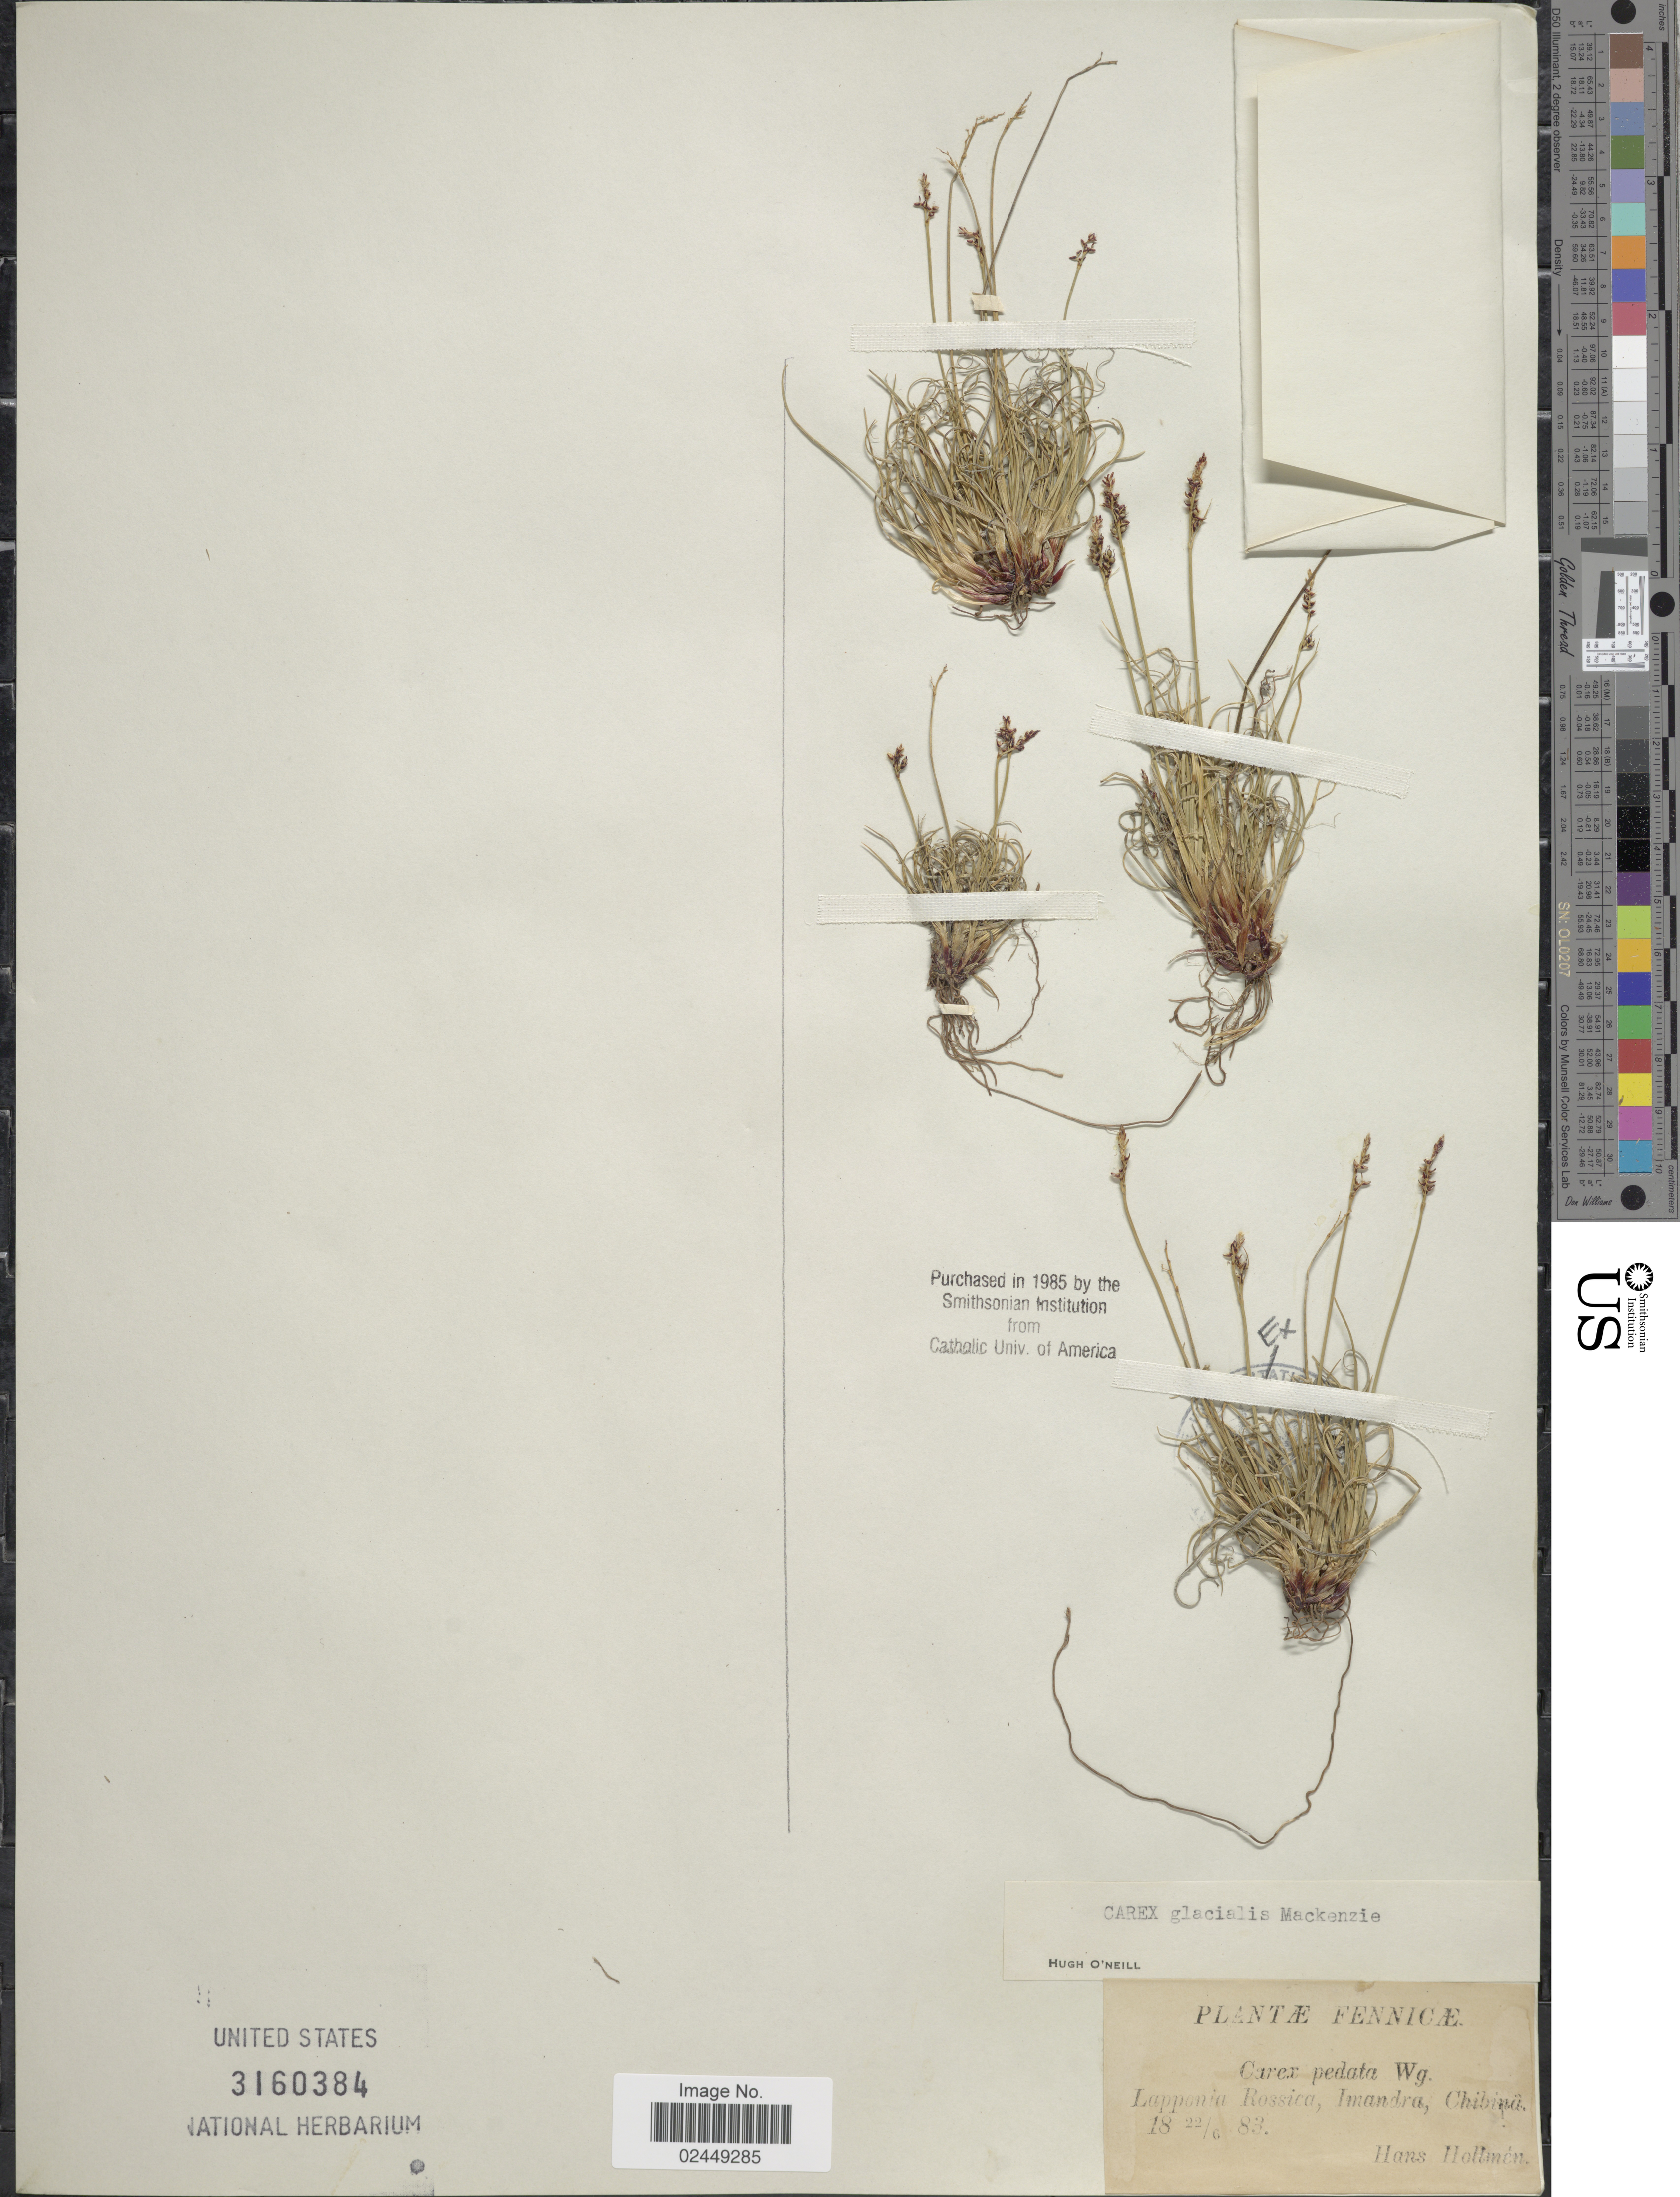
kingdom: Plantae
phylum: Tracheophyta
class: Liliopsida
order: Poales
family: Cyperaceae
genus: Carex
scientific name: Carex glacialis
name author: Mack.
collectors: H. Hollmen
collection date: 1883-06-22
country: Finland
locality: Fennicae, Lapponia Rossica, Imandra, Chibina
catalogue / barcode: US 3160384